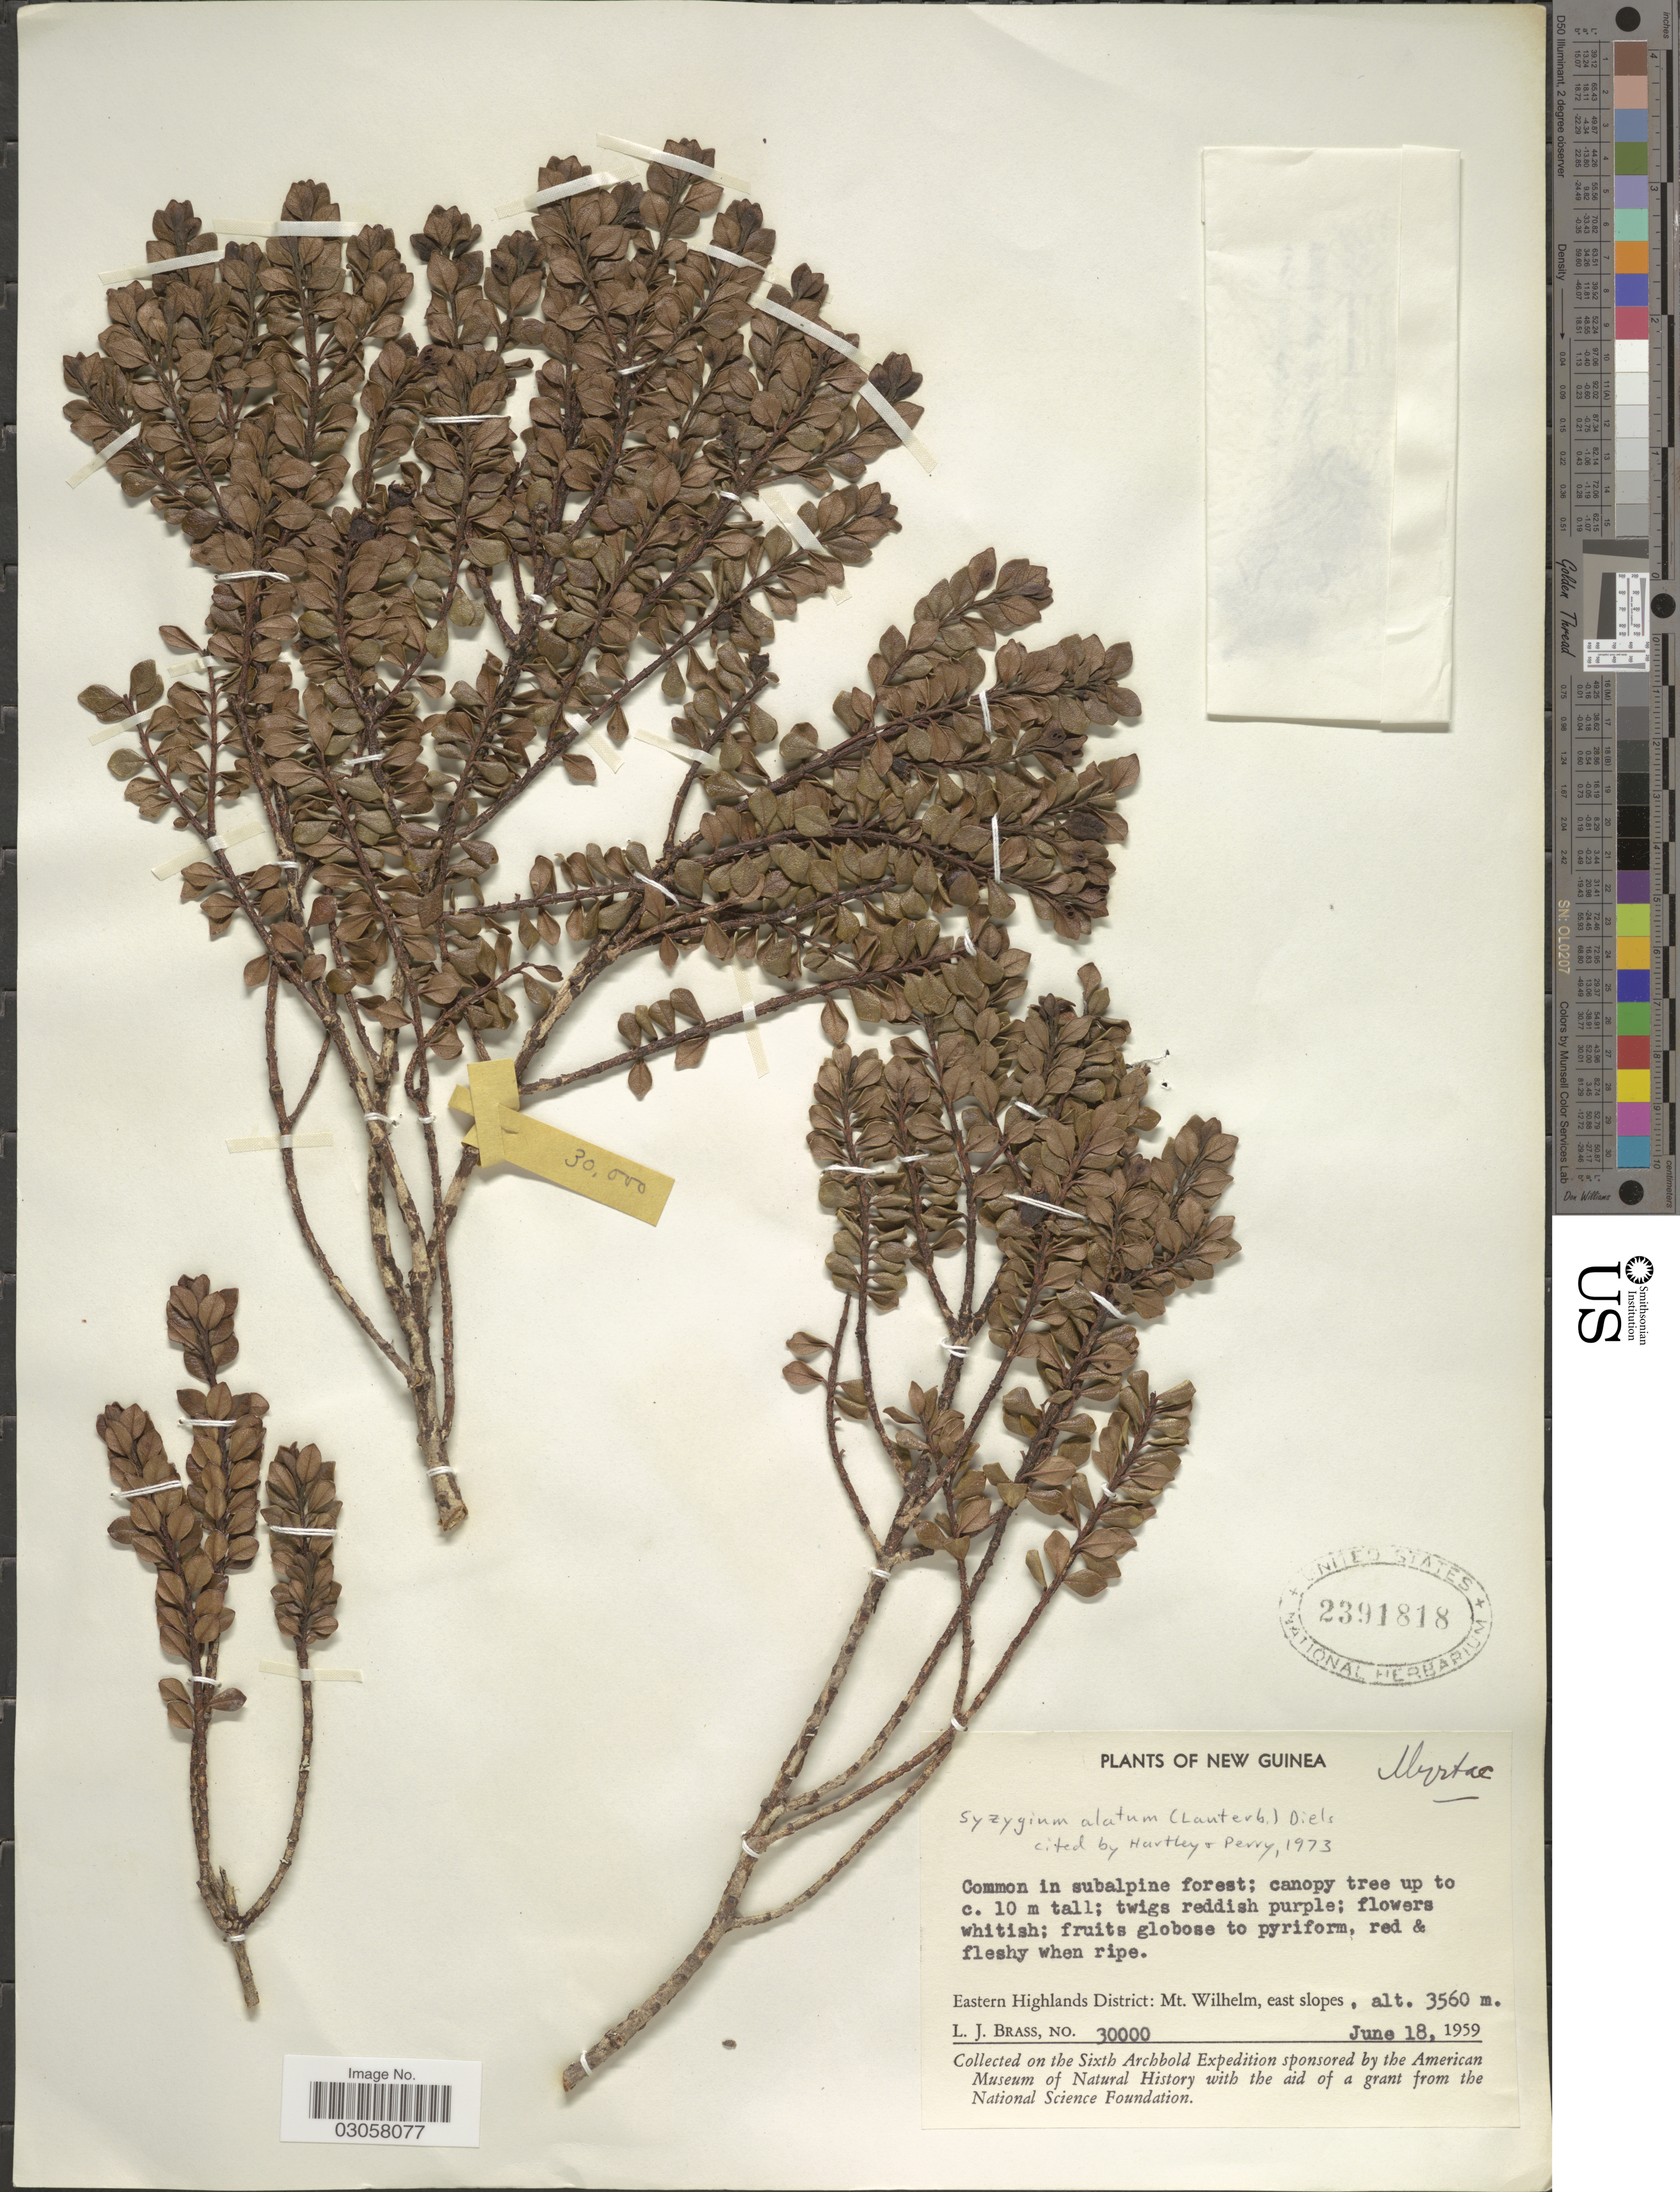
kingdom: Plantae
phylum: Tracheophyta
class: Magnoliopsida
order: Myrtales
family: Myrtaceae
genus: Syzygium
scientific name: Syzygium alatum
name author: (Lauterb.) Diels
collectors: L. J. Brass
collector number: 30000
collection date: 1959-06-18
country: Papua New Guinea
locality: New Guinea. Eastern Highlands District: Mt. Wilhelm, east slopes.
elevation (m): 3560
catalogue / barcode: US 2391818